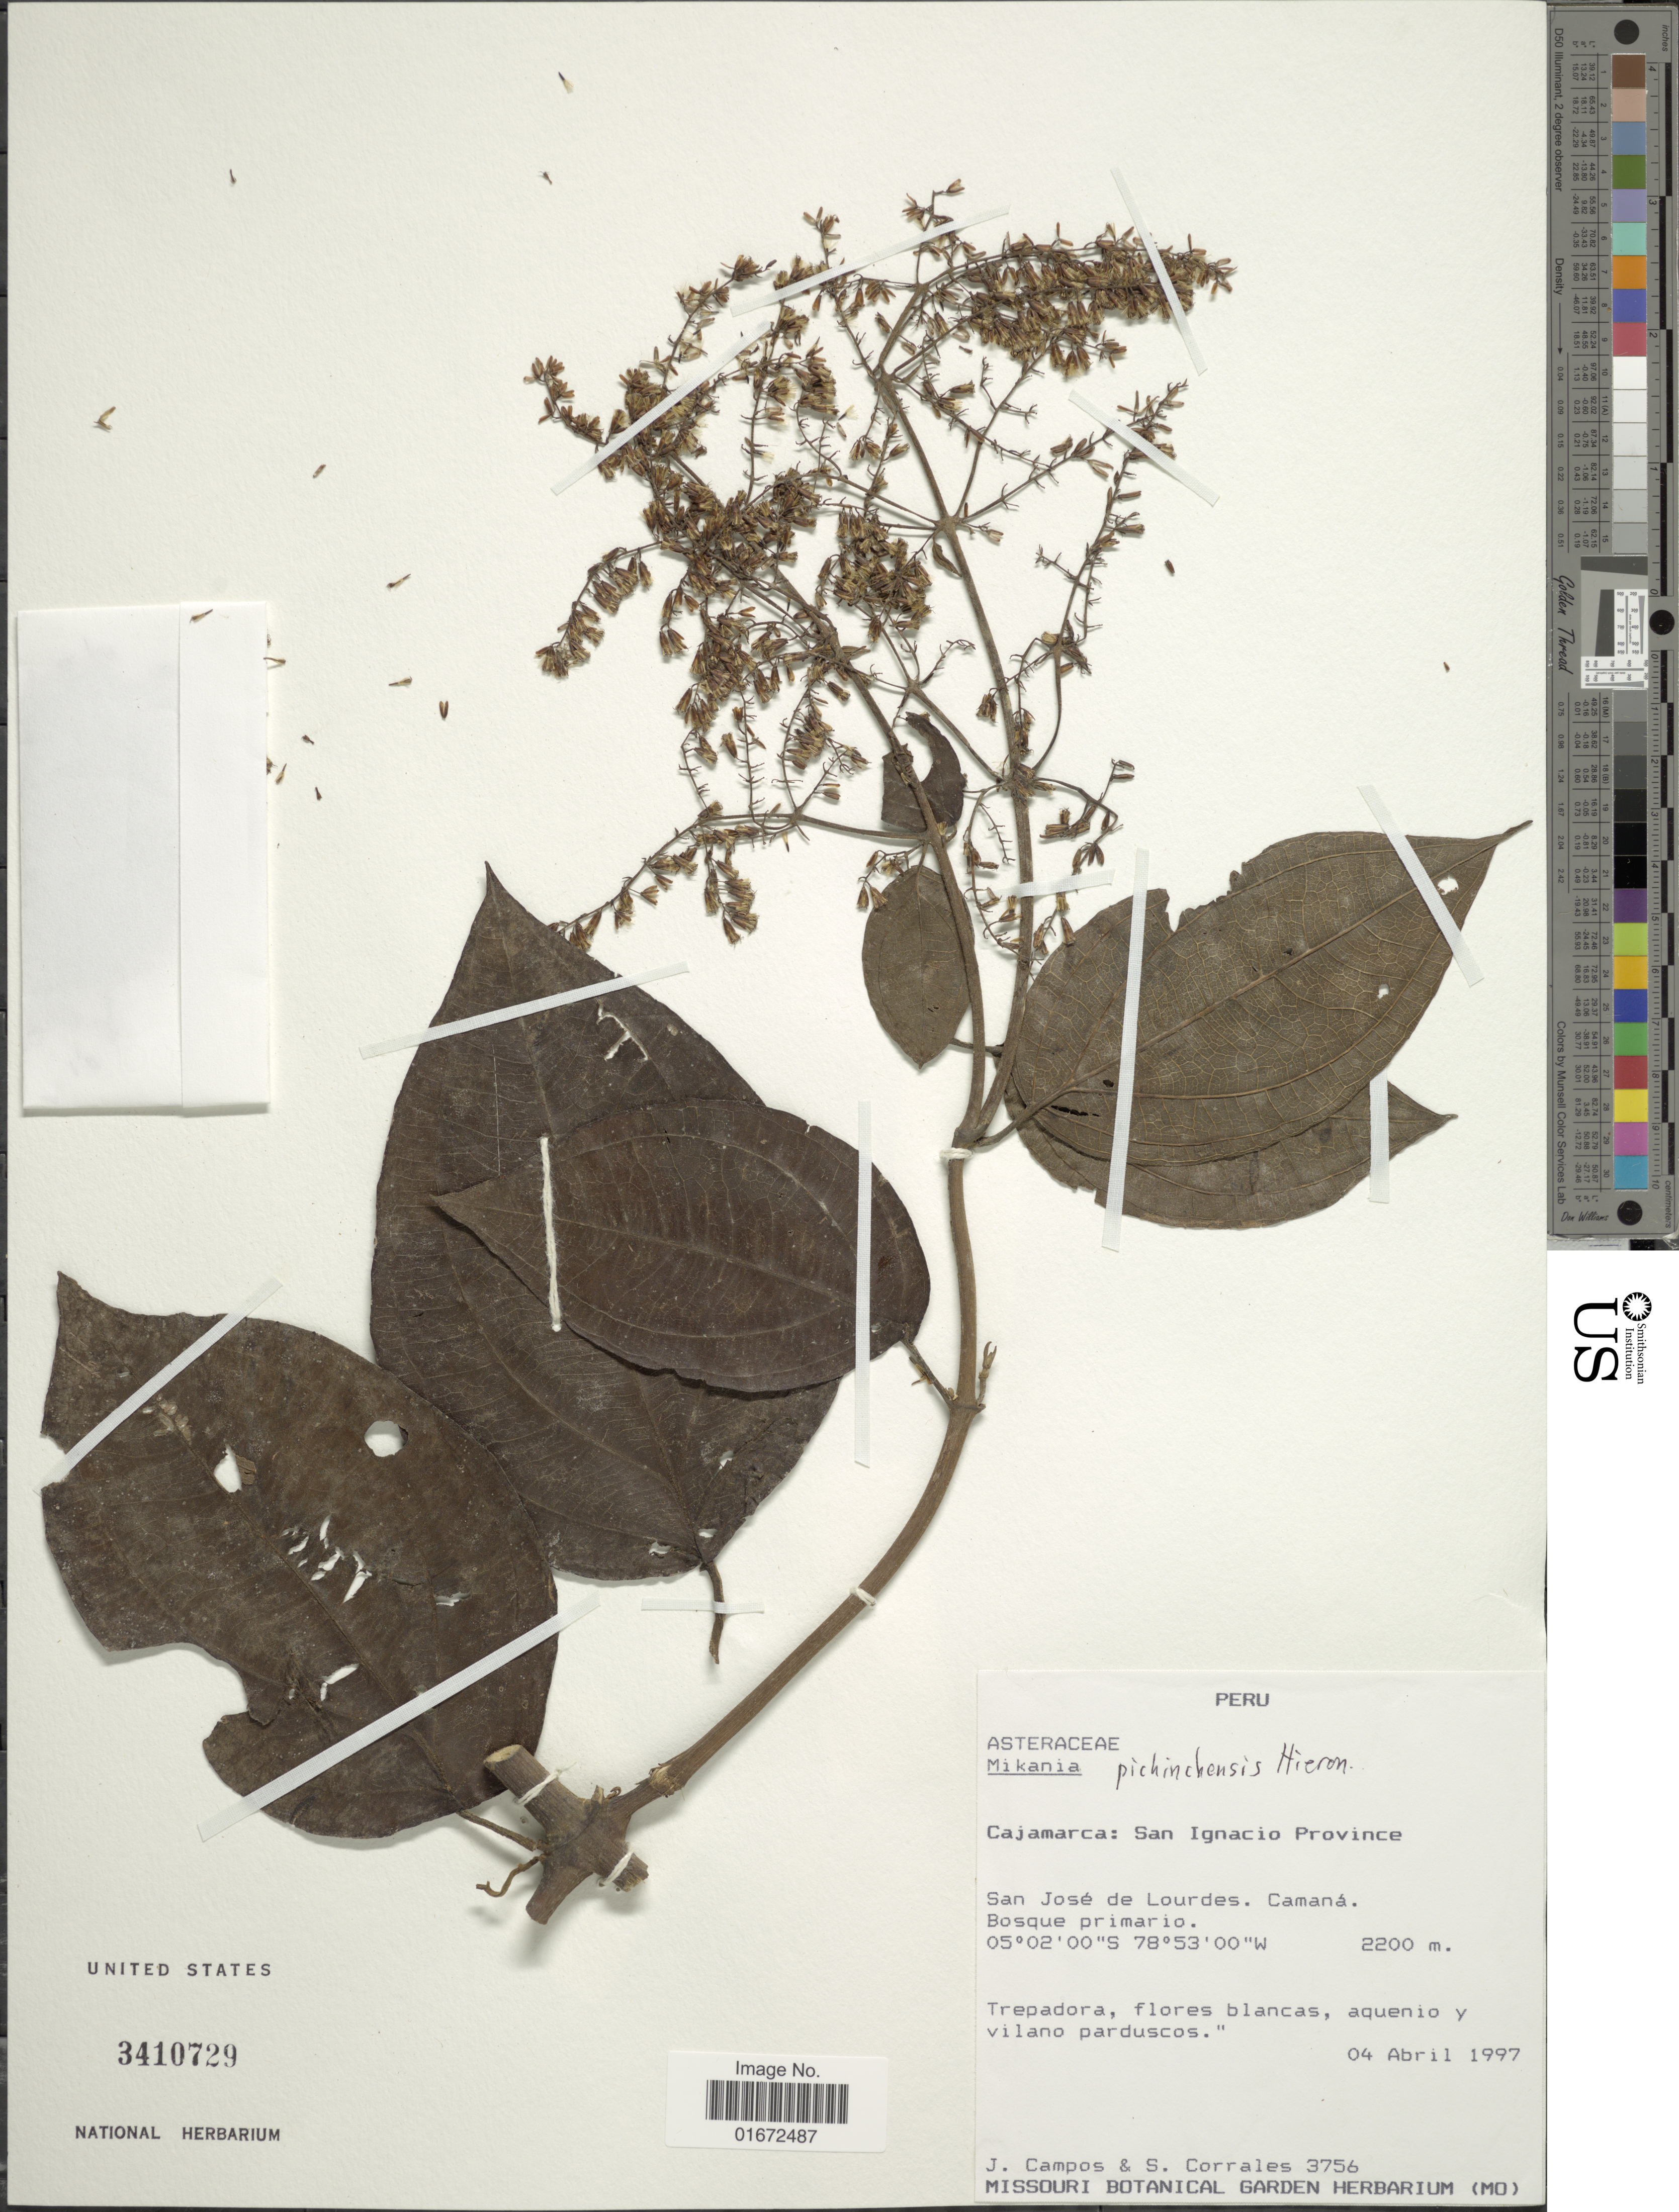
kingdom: Plantae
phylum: Tracheophyta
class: Magnoliopsida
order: Asterales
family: Asteraceae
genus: Mikania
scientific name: Mikania parvicapitulata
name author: Hieron. in Urban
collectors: J. Campos & S. Corrales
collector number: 3756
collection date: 1997-04-04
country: Peru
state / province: Cajamarca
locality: Cajamarca: San Ignacio Province. San José de Lourdes. Camaná.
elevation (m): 2200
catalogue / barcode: US 3410729